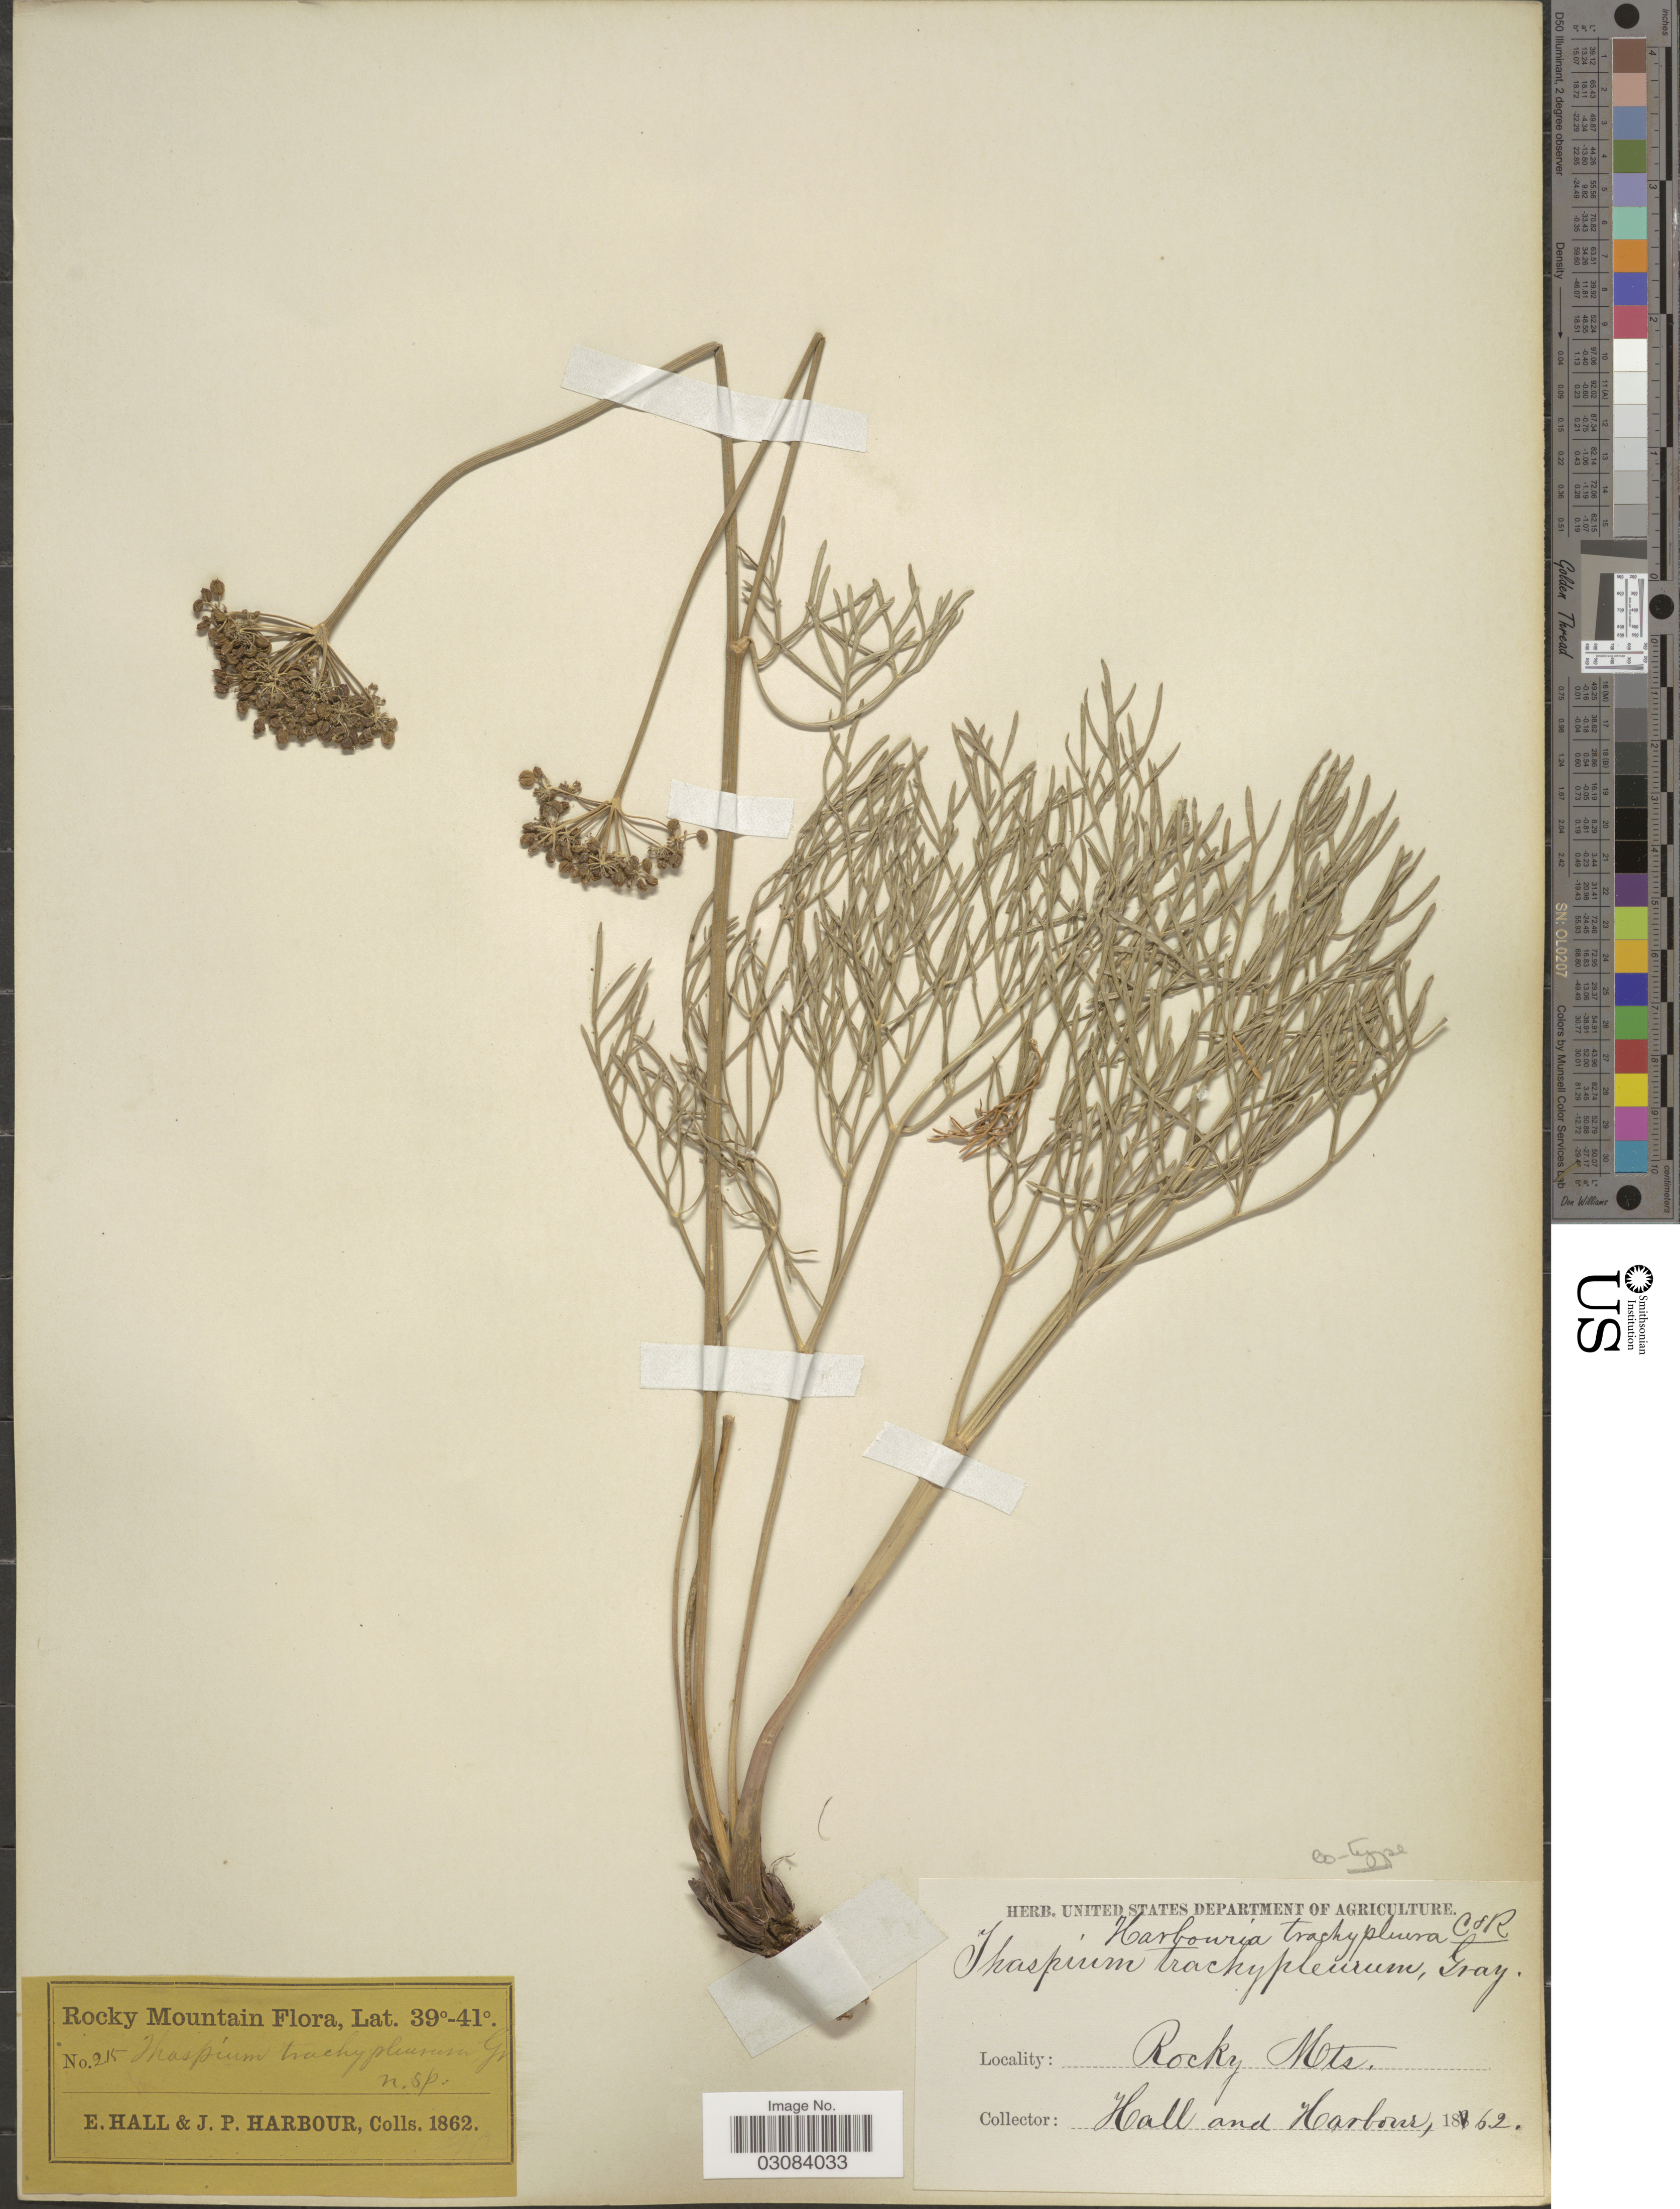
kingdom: Plantae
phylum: Tracheophyta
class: Magnoliopsida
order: Apiales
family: Apiaceae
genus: Harbouria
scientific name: Harbouria trachypleura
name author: (A. Gray) J.M. Coult. & Rose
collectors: E. Hall & J. Harbour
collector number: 215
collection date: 1862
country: United States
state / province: Colorado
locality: Rocky Mtns.